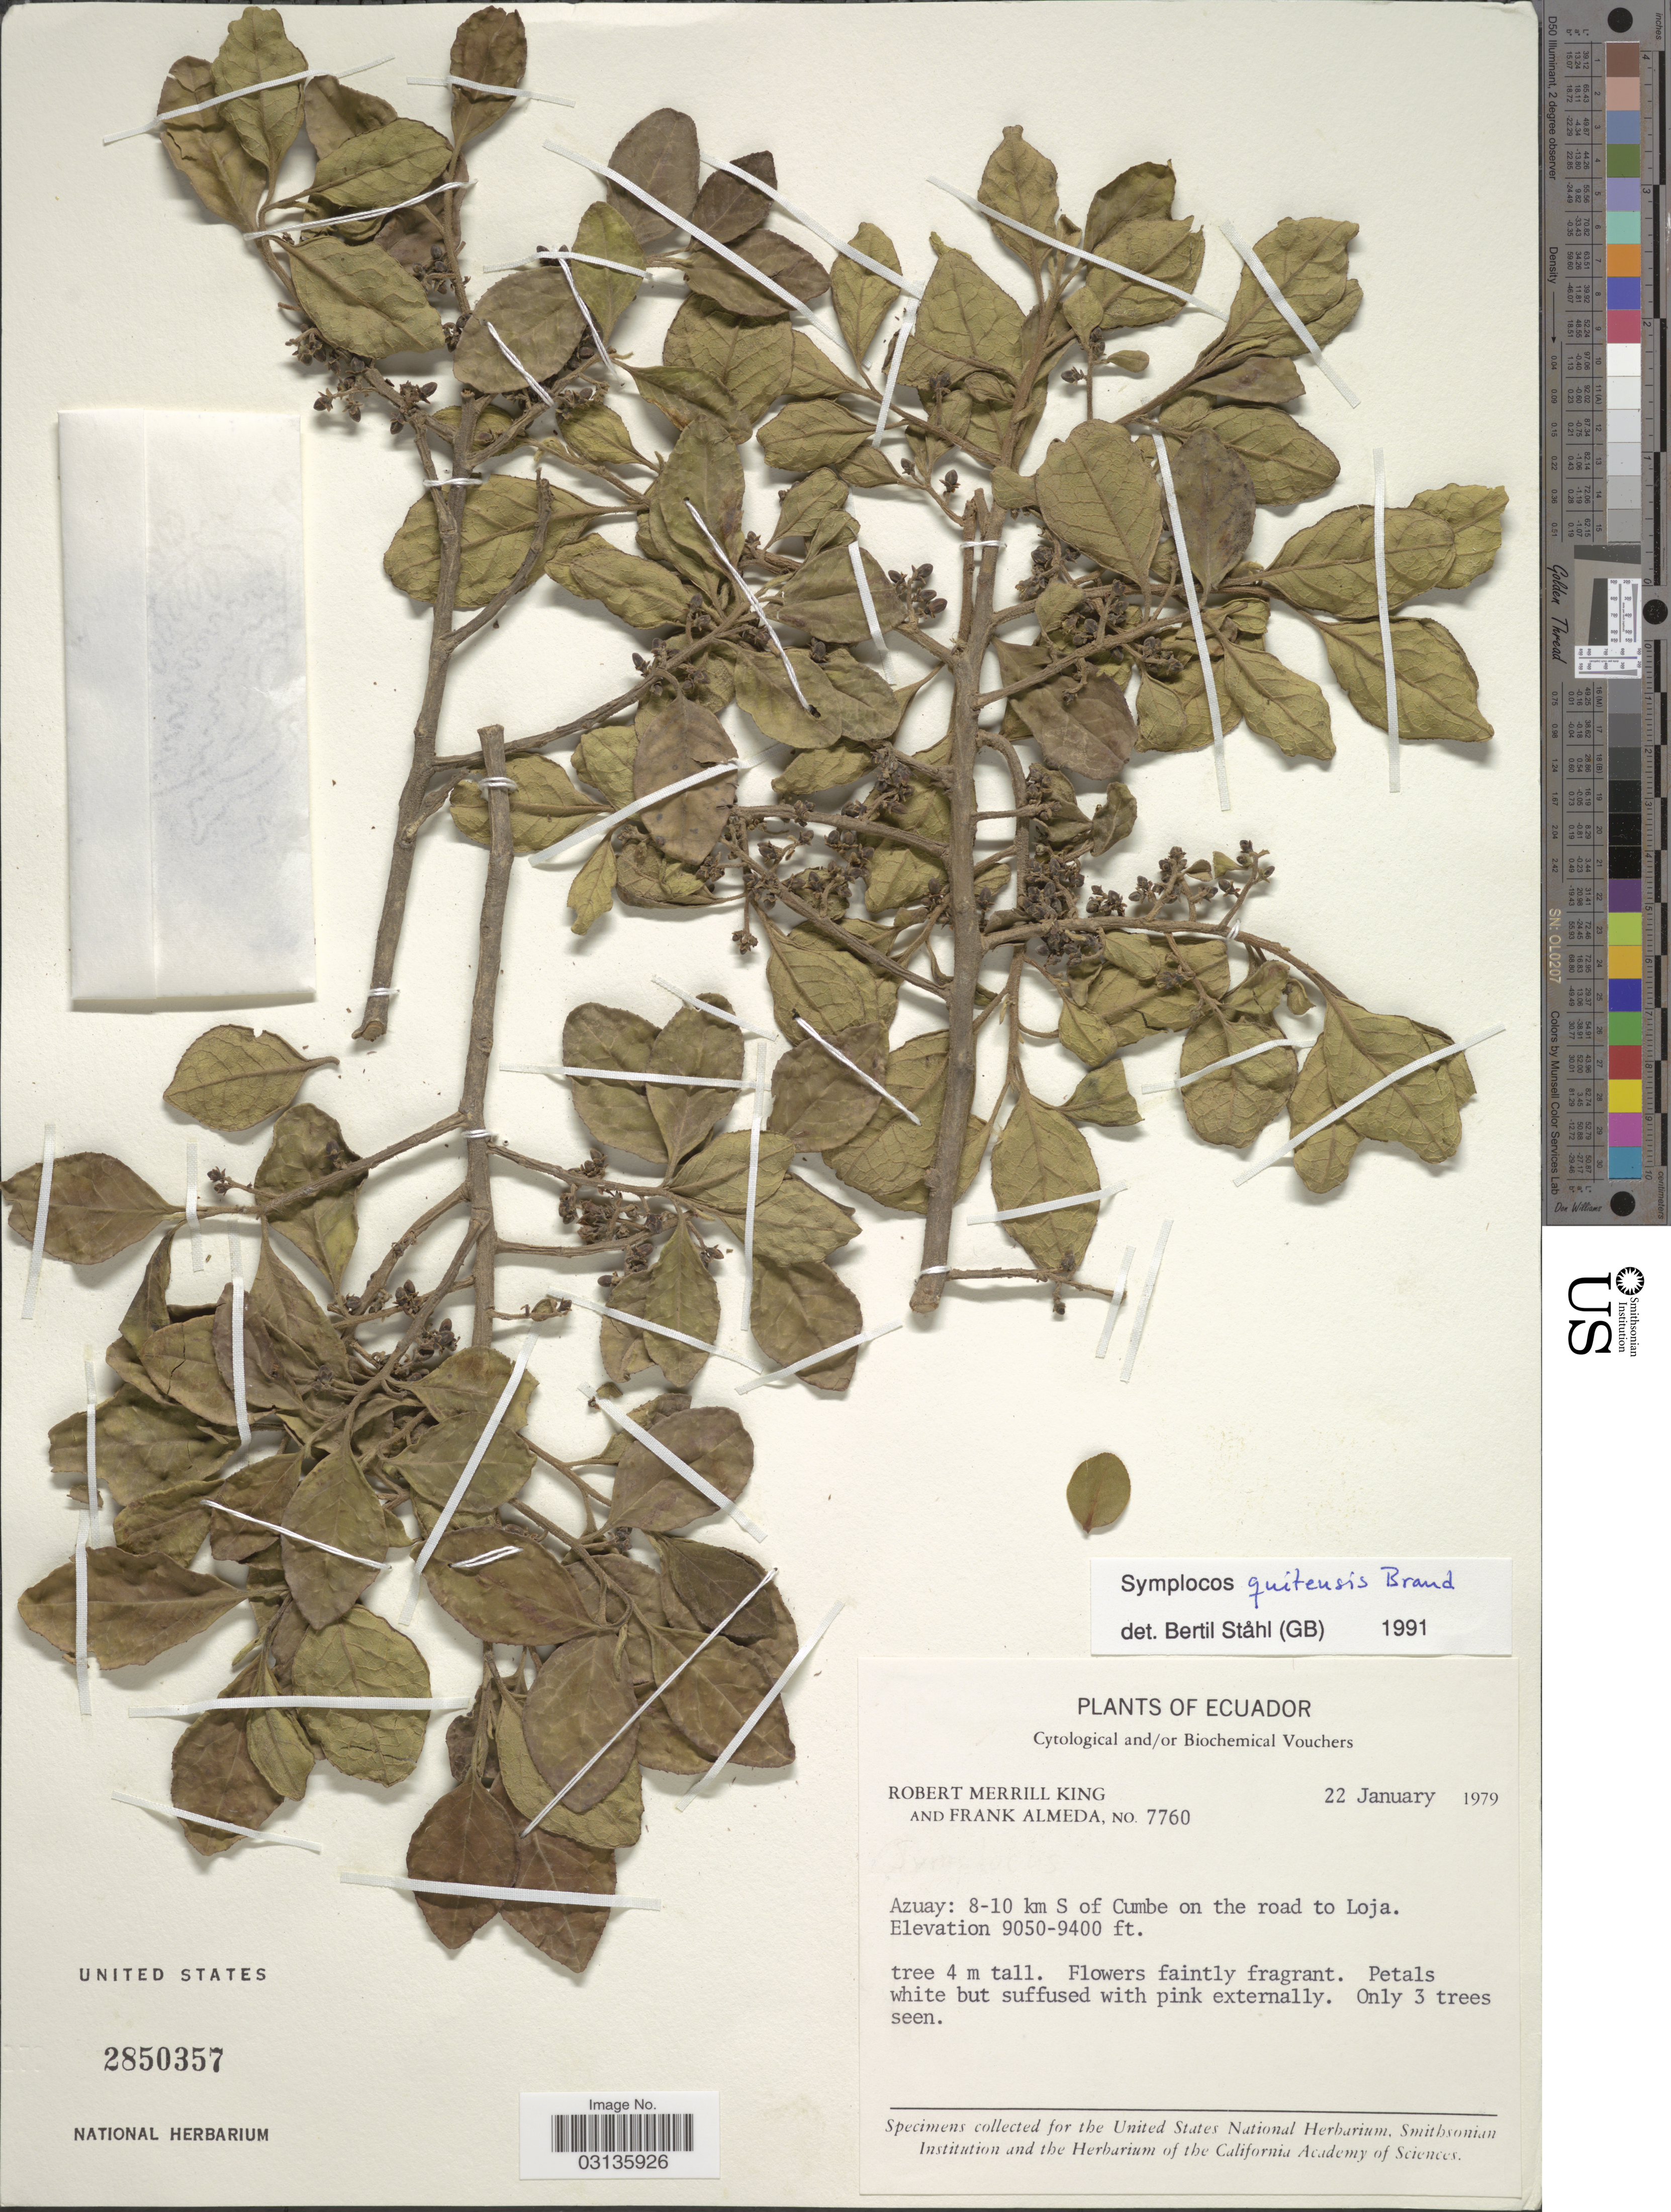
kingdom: Plantae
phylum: Tracheophyta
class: Magnoliopsida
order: Ericales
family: Symplocaceae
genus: Symplocos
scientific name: Symplocos quitensis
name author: Brand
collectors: R. M. King & F. Almeda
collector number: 7760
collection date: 1979-01-22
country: Ecuador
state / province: Azuay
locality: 8-10 km S of Cumbe on the road to Loja.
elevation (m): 2758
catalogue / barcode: US 2850357